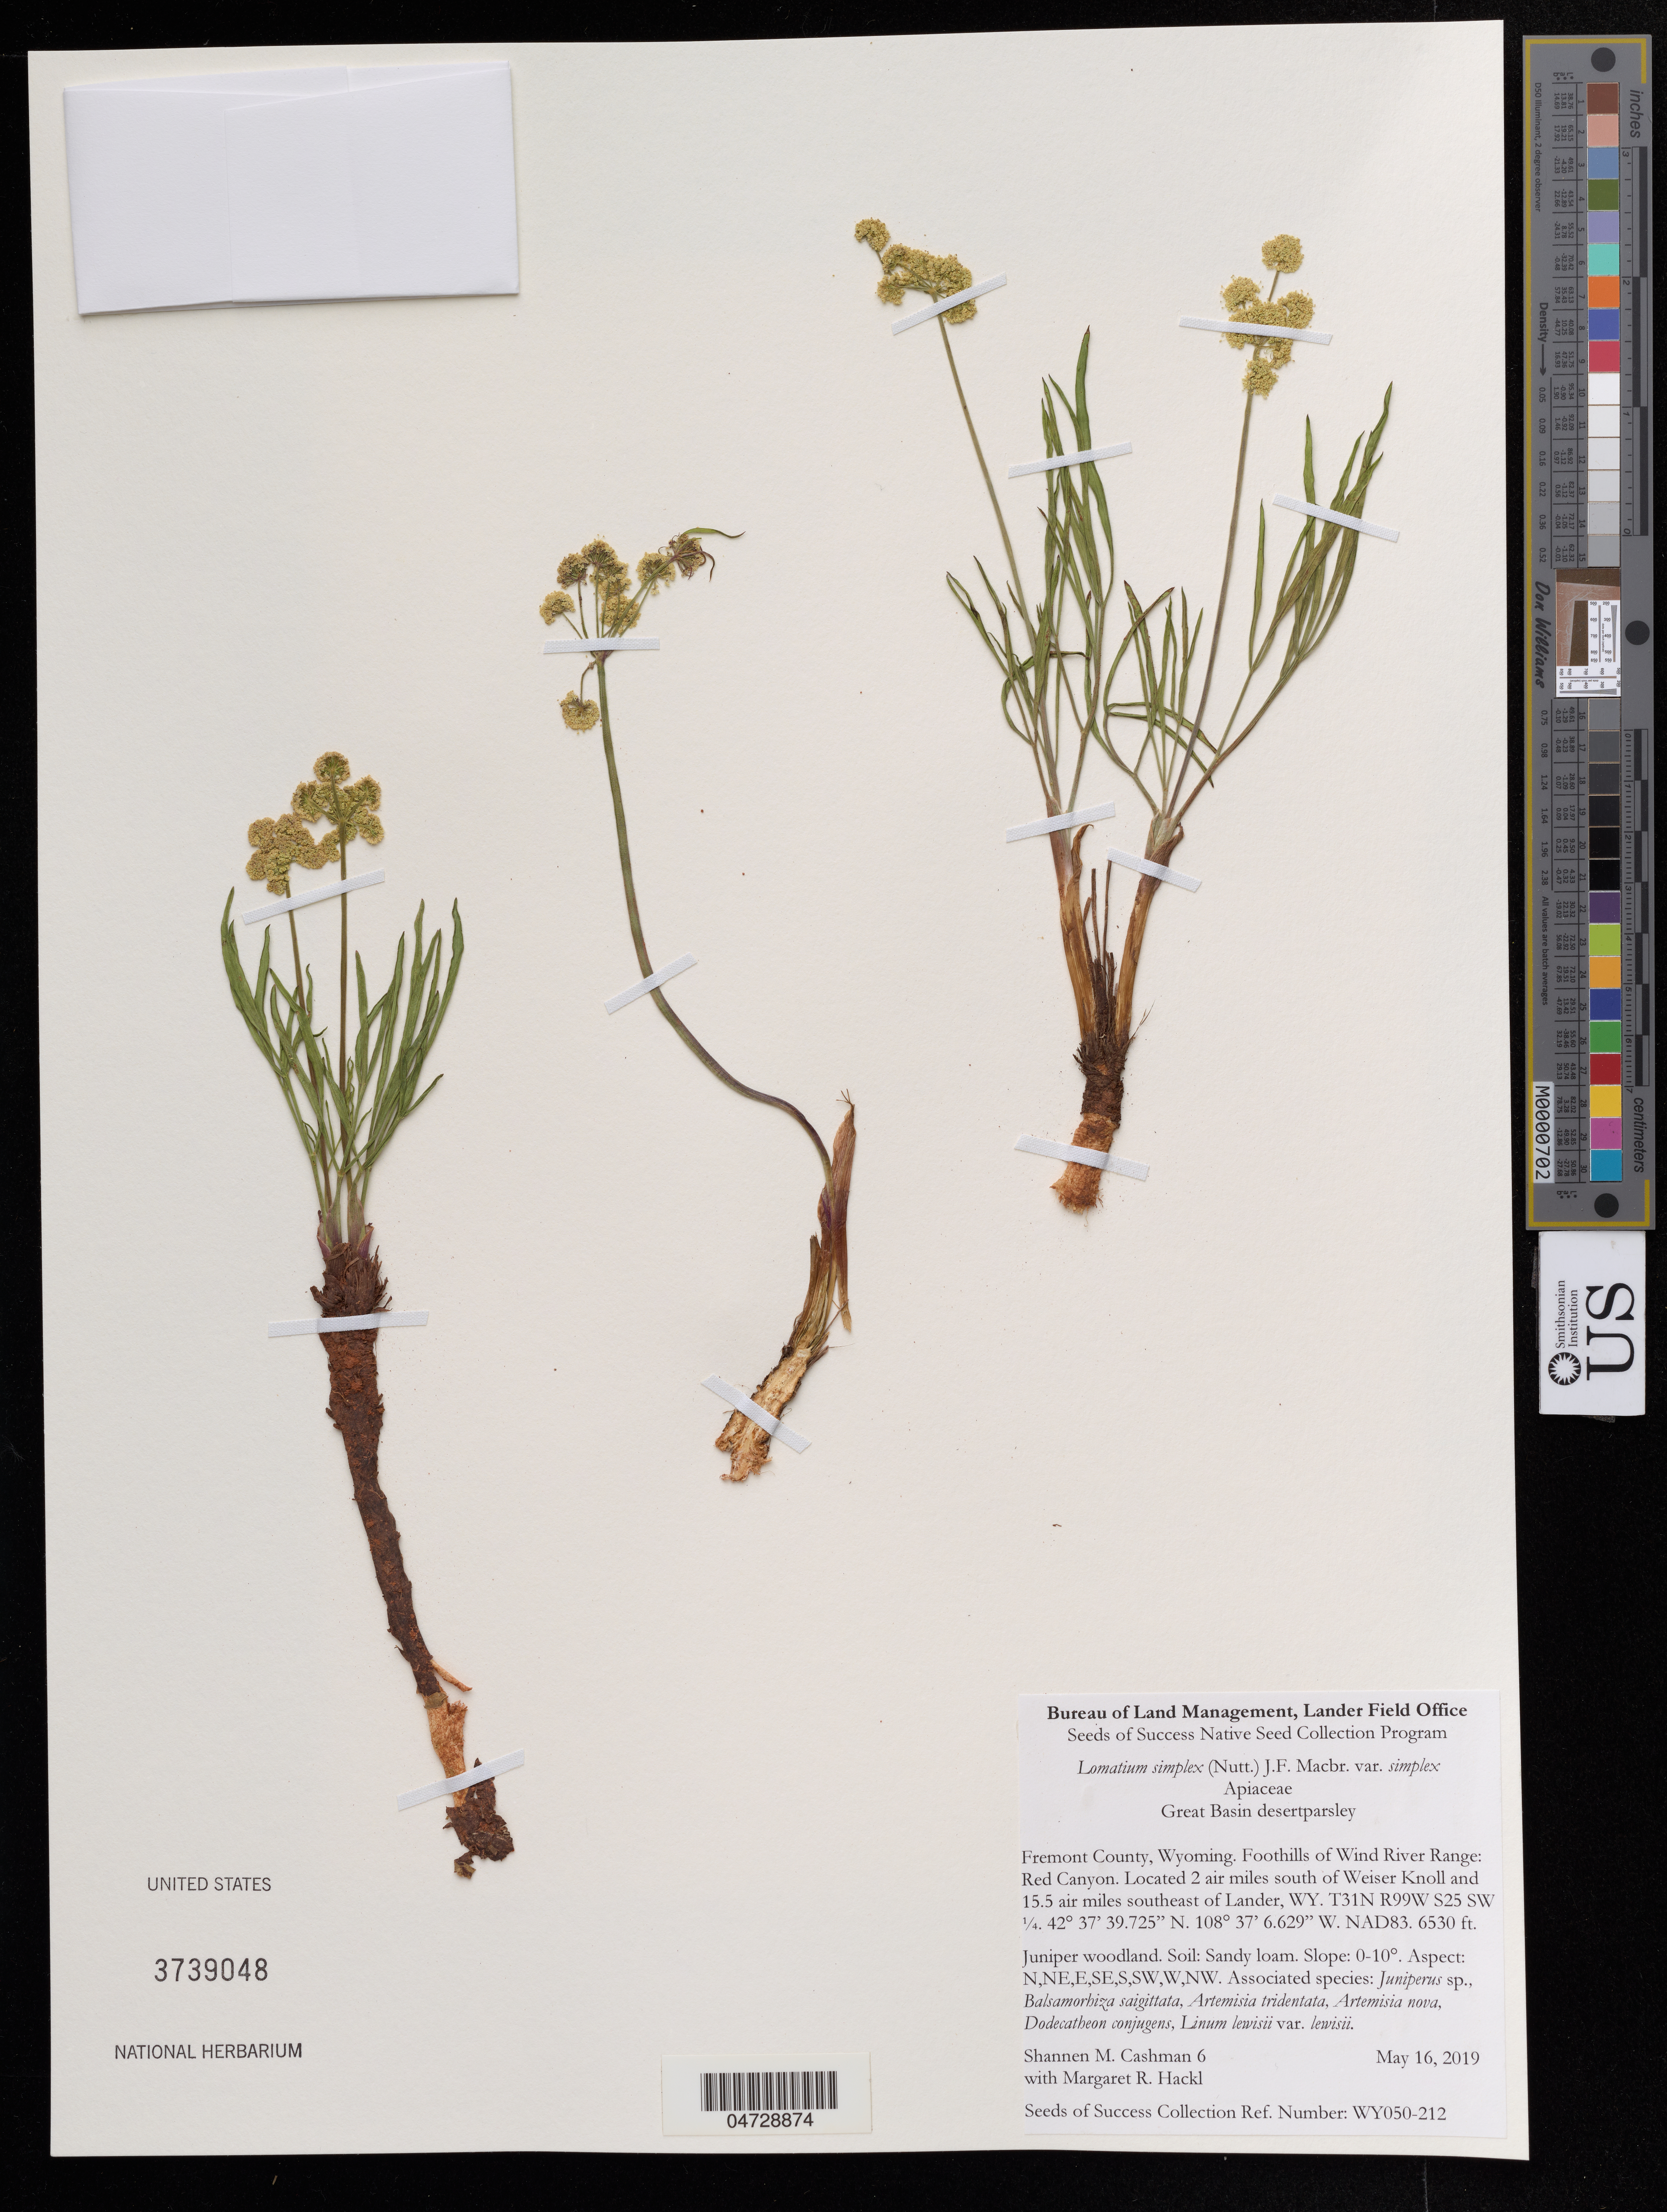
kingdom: Plantae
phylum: Tracheophyta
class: Magnoliopsida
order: Apiales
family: Apiaceae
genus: Lomatium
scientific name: Lomatium simplex var. simplex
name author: (Nutt.) J.F. Macbr.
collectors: S. Cashman & M. Hackl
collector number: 6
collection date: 2019-05-16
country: United States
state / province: Wyoming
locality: Fremont County, Foothills of Wind River Range: Red Canyon. Located 2 air miles south of Weiser Knoll and 15.5 air miles southeast of Lander, T31N R99W S25 SW ¼ NAD83.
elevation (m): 1990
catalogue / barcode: US 379048